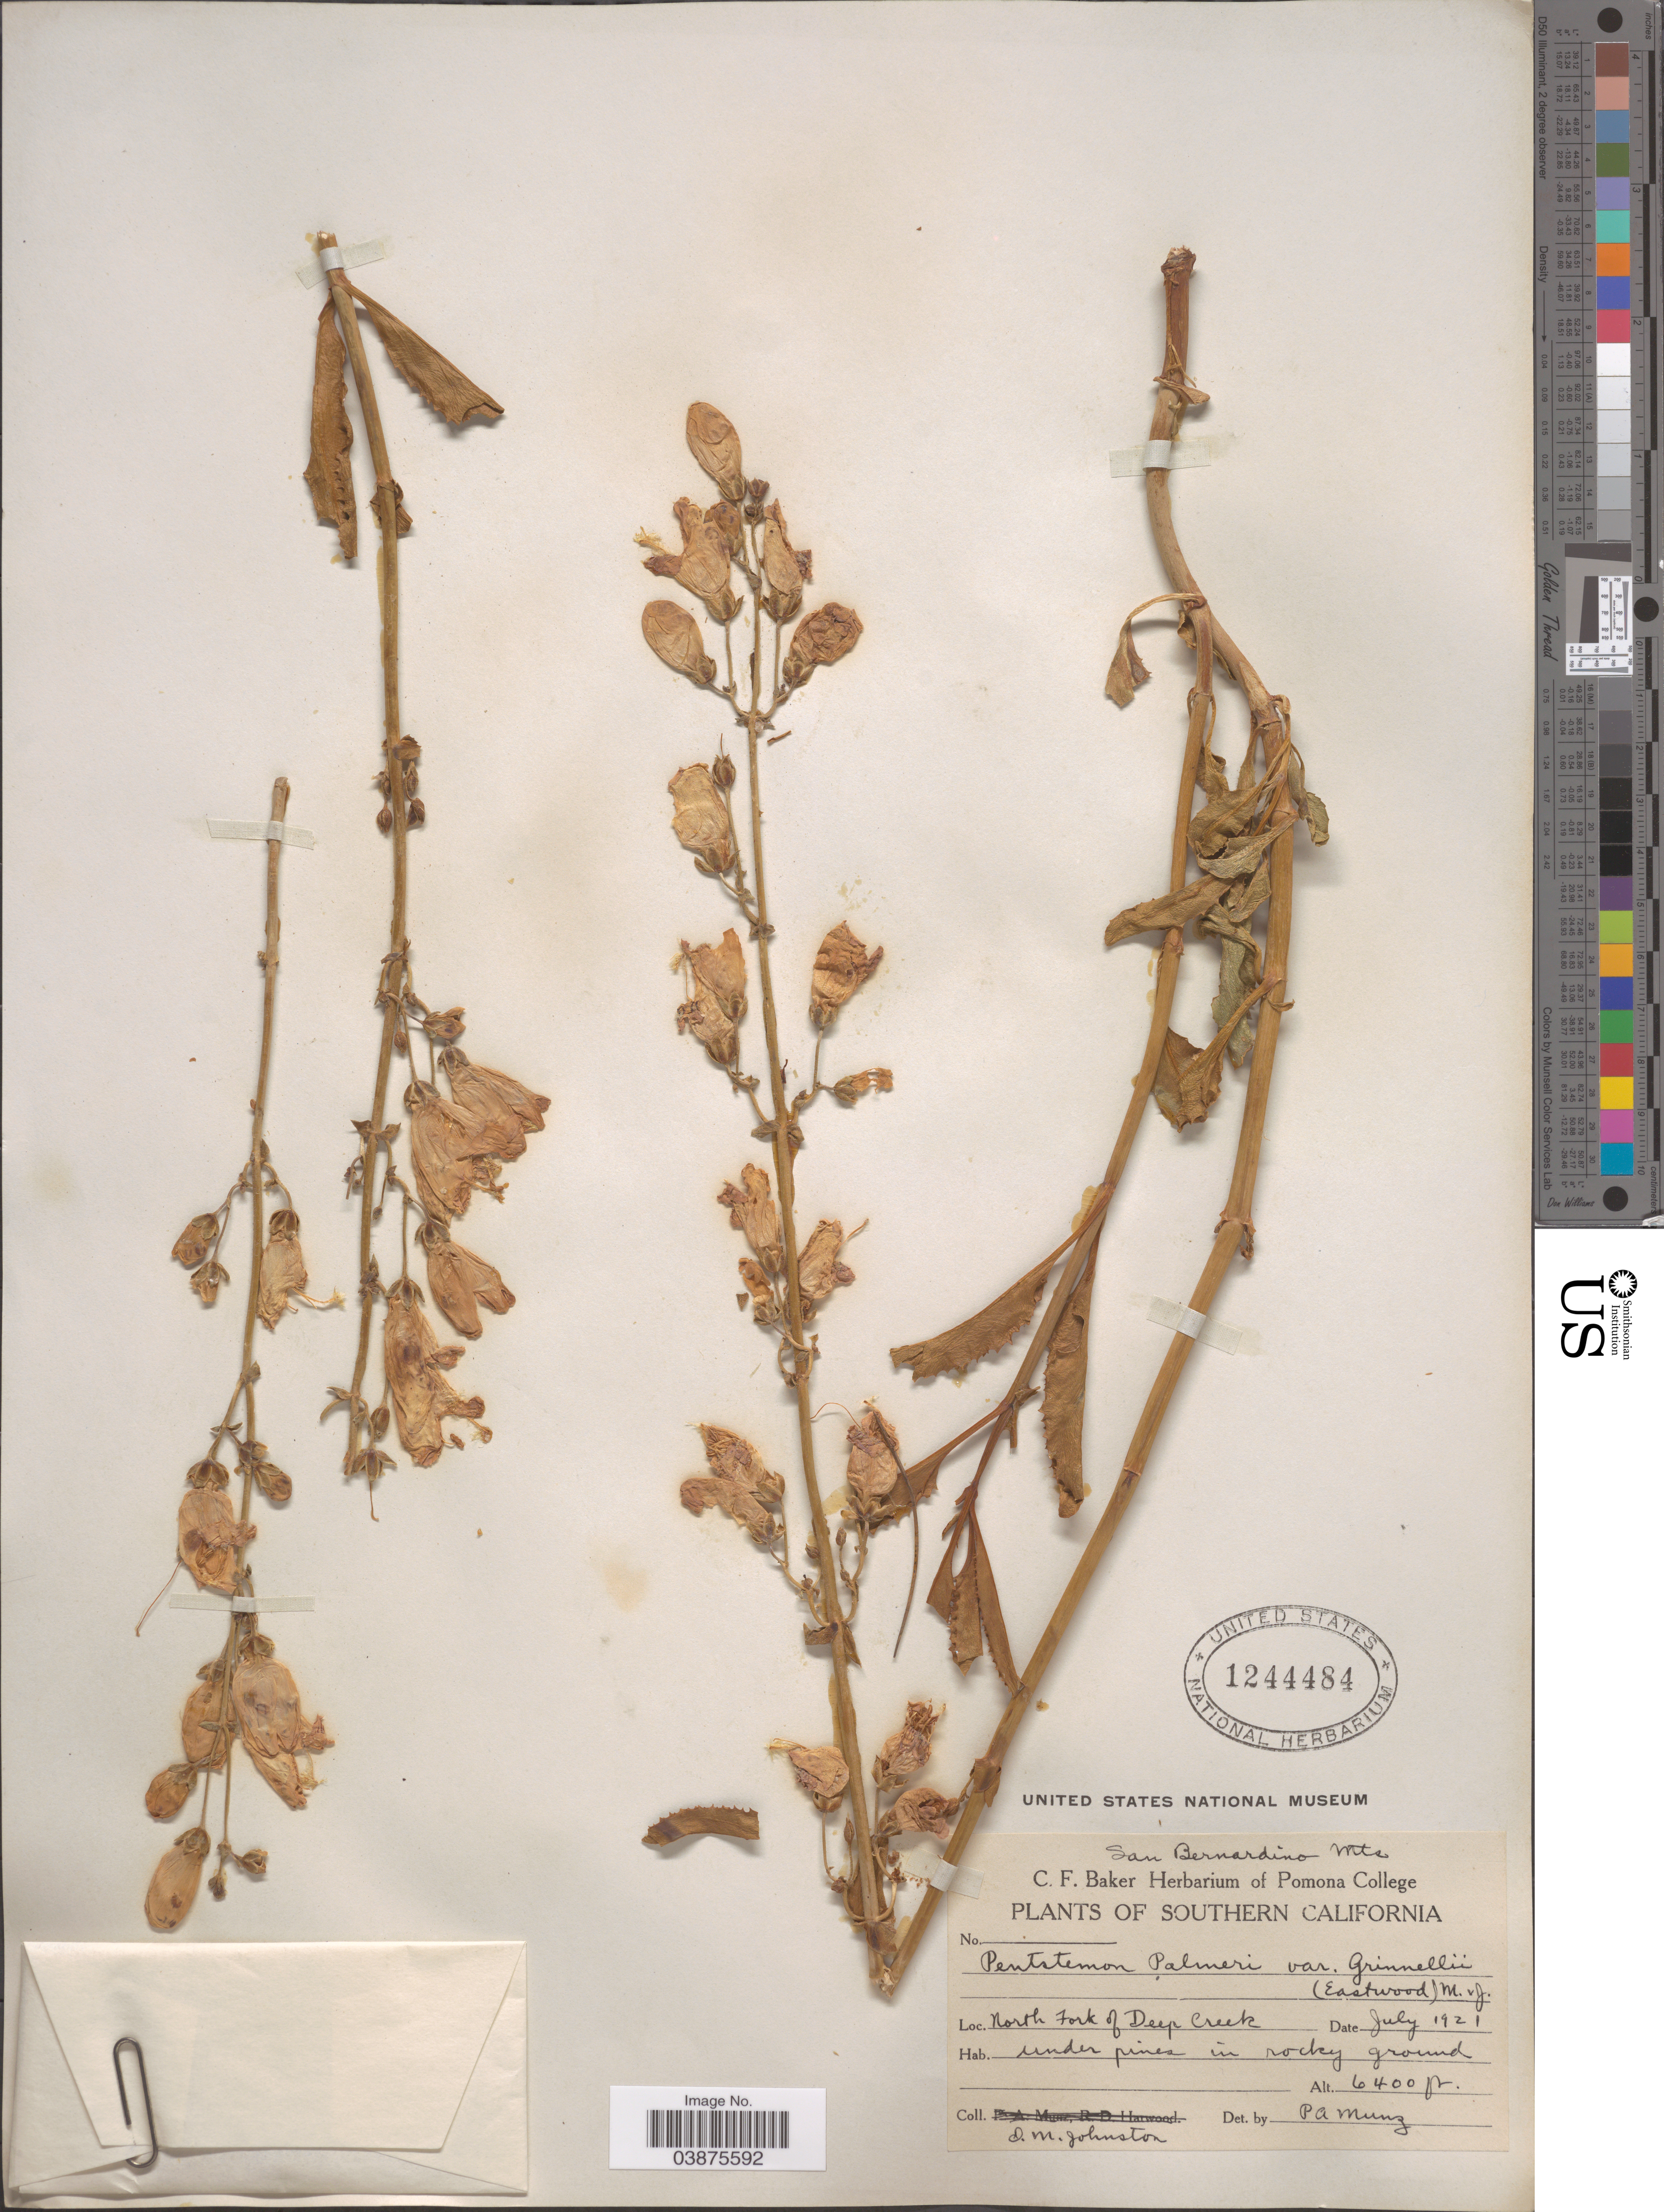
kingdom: Plantae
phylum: Tracheophyta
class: Magnoliopsida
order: Lamiales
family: Plantaginaceae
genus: Penstemon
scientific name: Penstemon grinnellii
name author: Eastw.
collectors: J. Johnston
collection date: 1921-07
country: United States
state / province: California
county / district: San Bernardino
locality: Southern California. San Bernardino Mts. North Fork of Deep Creek.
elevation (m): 1951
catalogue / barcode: US 1244484